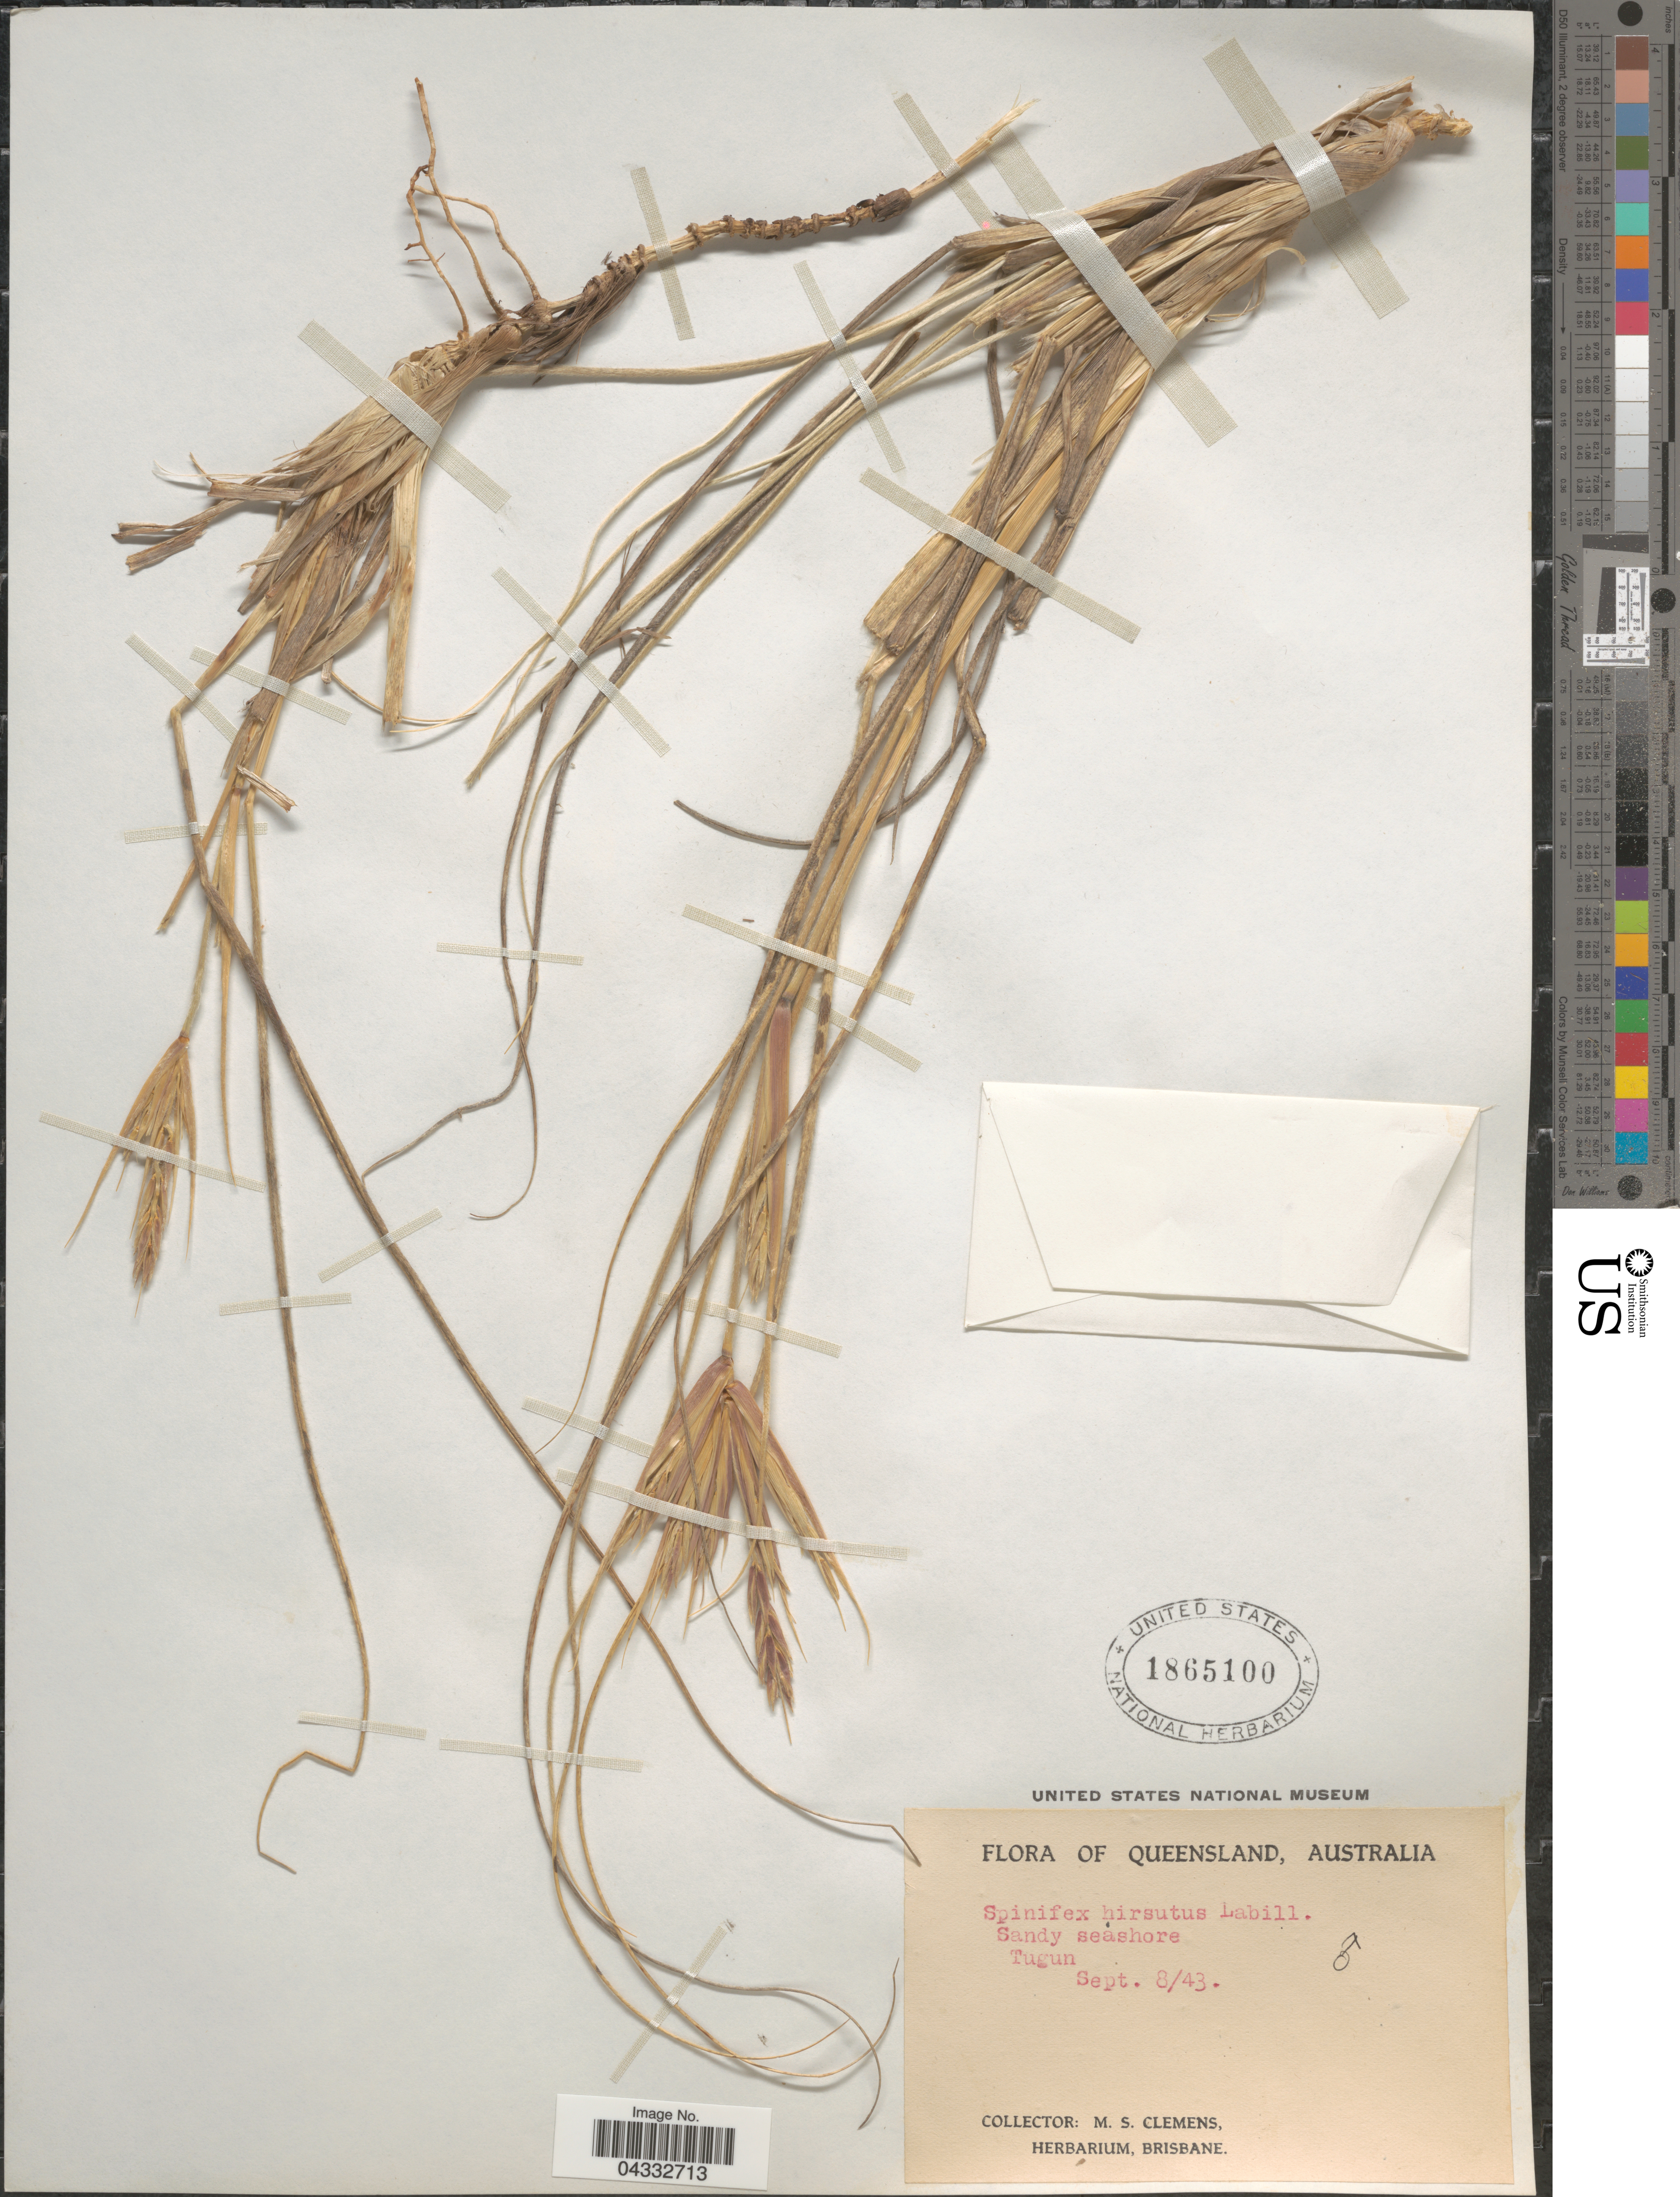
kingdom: Plantae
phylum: Tracheophyta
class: Liliopsida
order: Poales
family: Poaceae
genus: Spinifex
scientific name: Spinifex hirsutus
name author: Labill.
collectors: M. S. Clemens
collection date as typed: Transcribed d/m/y: 8/9/43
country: Australia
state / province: Queensland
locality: Tugun.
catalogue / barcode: US 1865100